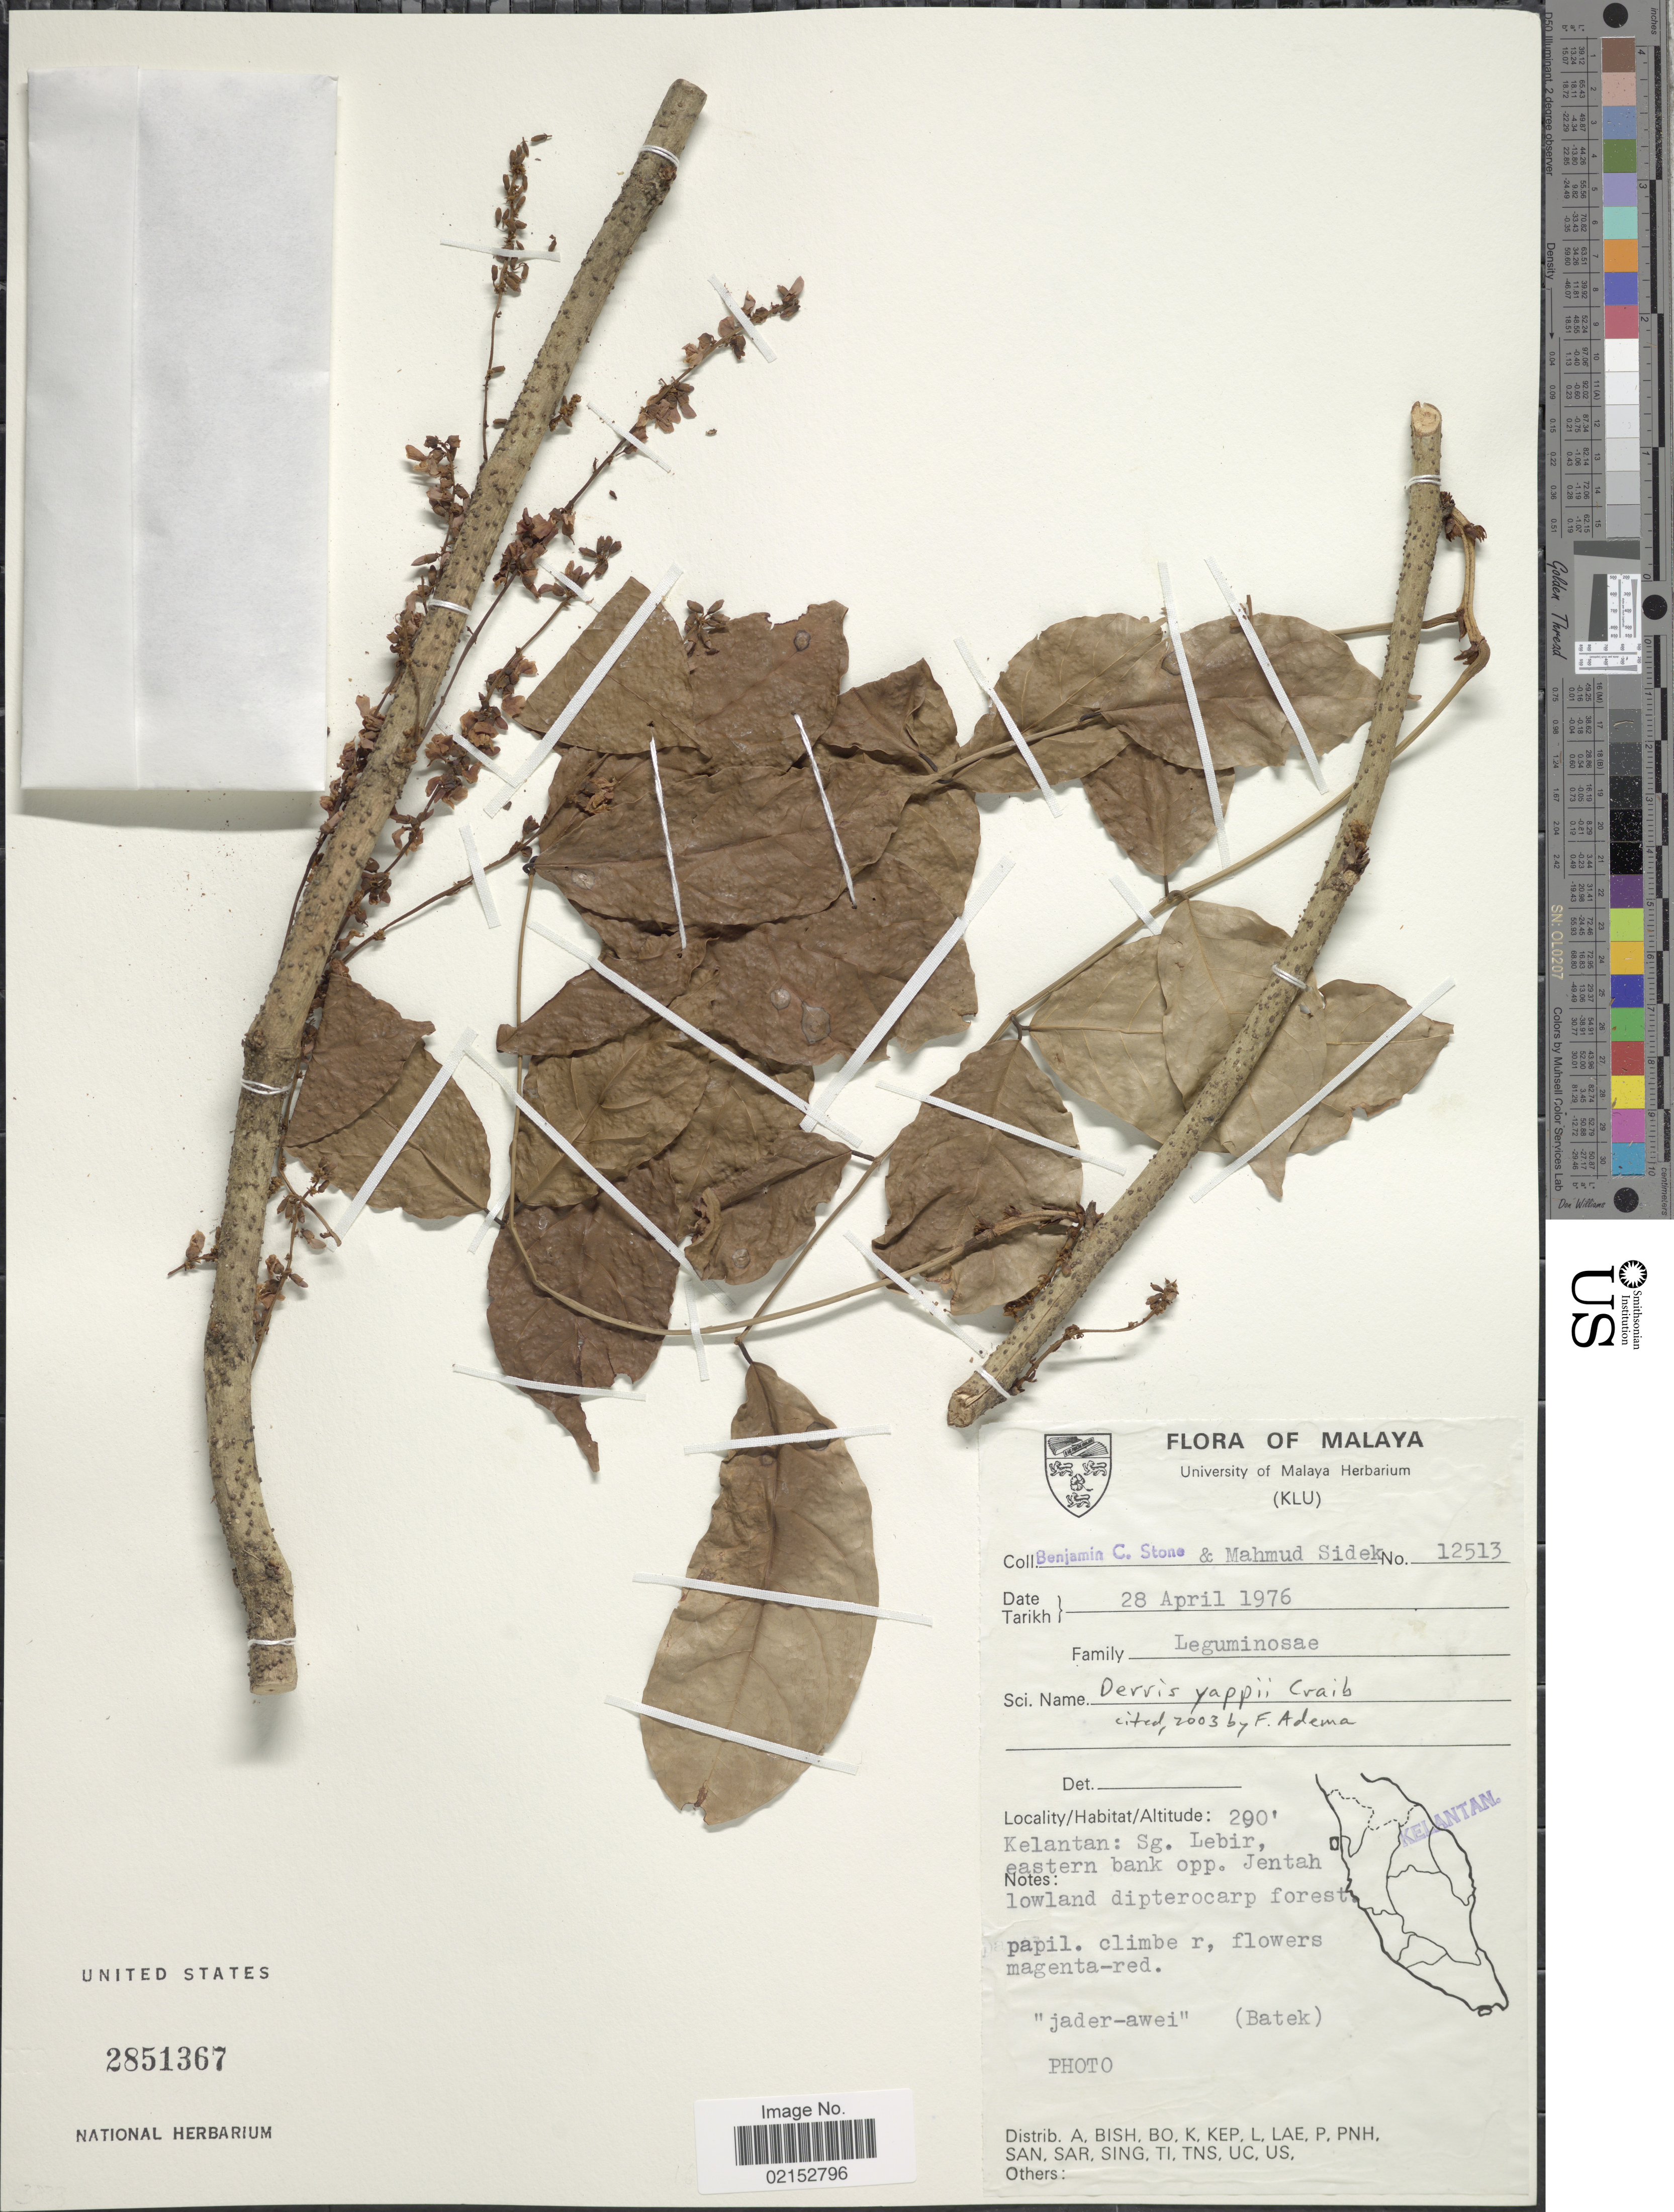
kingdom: Plantae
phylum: Tracheophyta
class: Magnoliopsida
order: Fabales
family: Fabaceae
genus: Derris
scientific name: Derris yappii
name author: Craib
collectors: B. C. Stone & M. Sidek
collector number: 12513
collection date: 1976-04-28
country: Malaysia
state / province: Kelantan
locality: Sg. Lebir, eastern bank opp. Jentah, Malaya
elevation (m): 88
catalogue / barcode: US 2851367